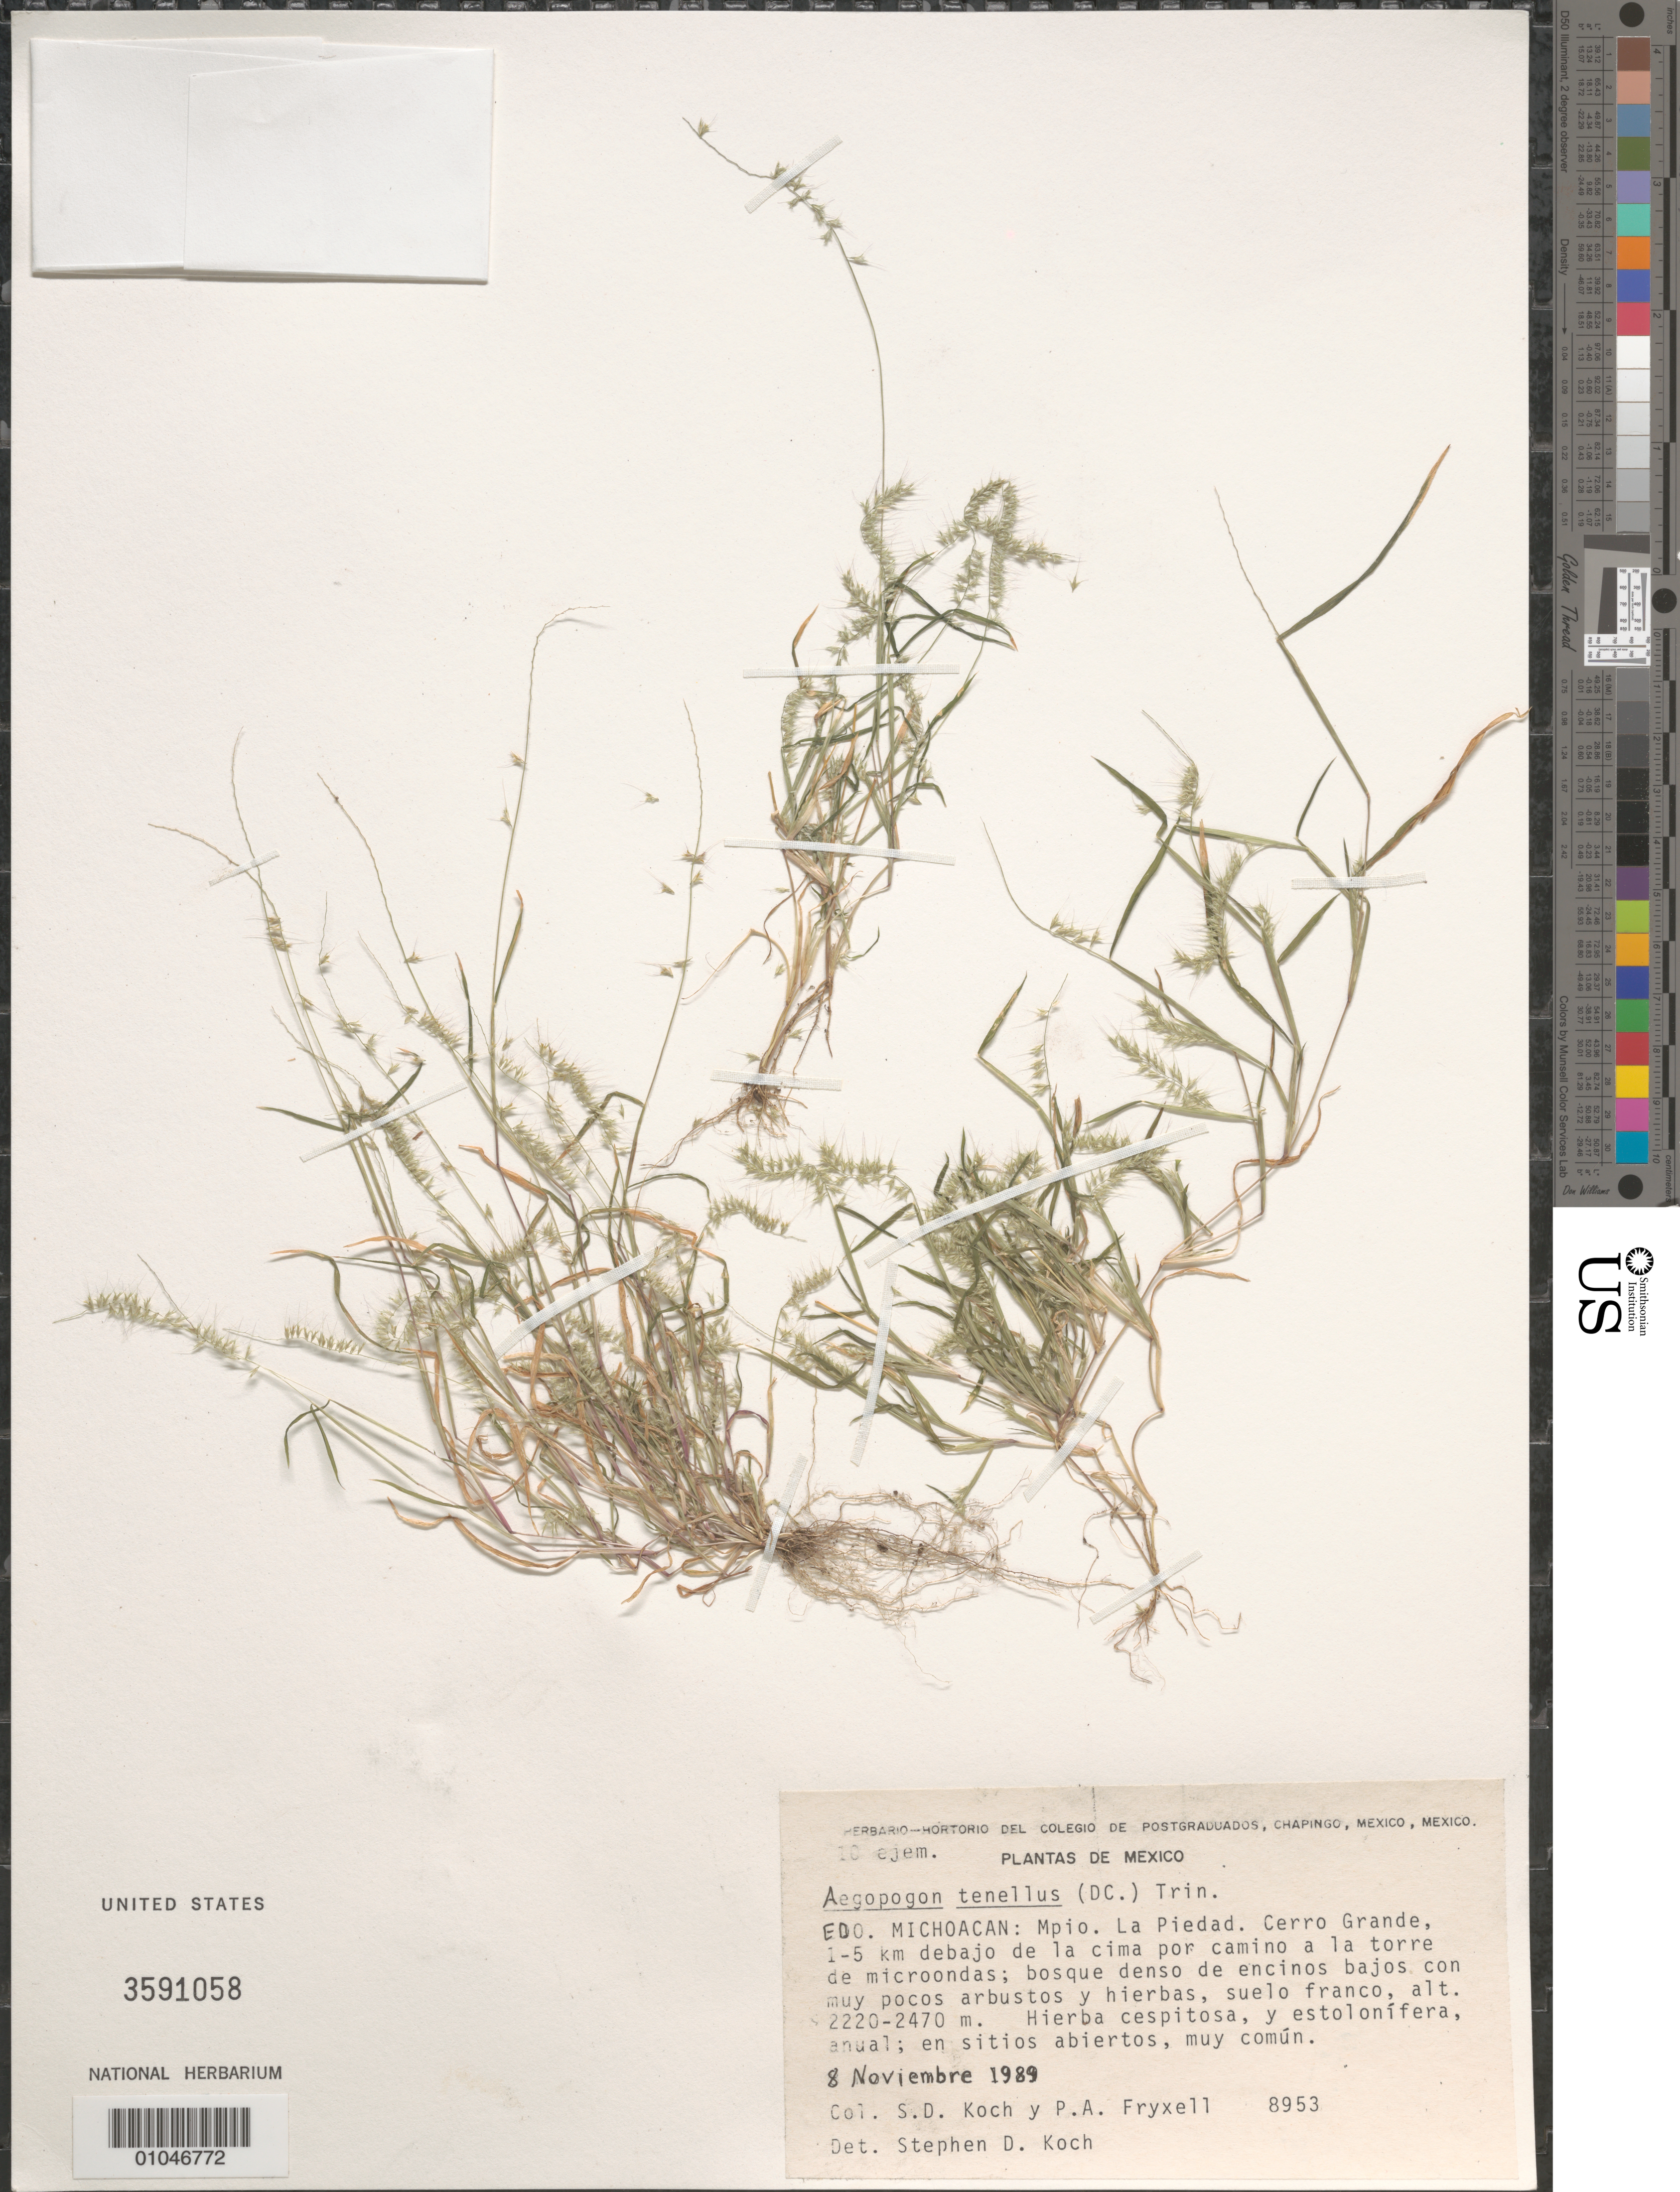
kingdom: Plantae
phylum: Tracheophyta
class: Liliopsida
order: Poales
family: Poaceae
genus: Aegopogon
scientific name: Aegopogon tenellus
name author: (DC.) Trin.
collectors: S. D. Koch & P. A. Fryxell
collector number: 8953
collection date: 1989-11-08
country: Mexico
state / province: Michoacán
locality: Cerro Grande, Mpio. La Piedad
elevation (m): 2220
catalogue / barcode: US 3591058